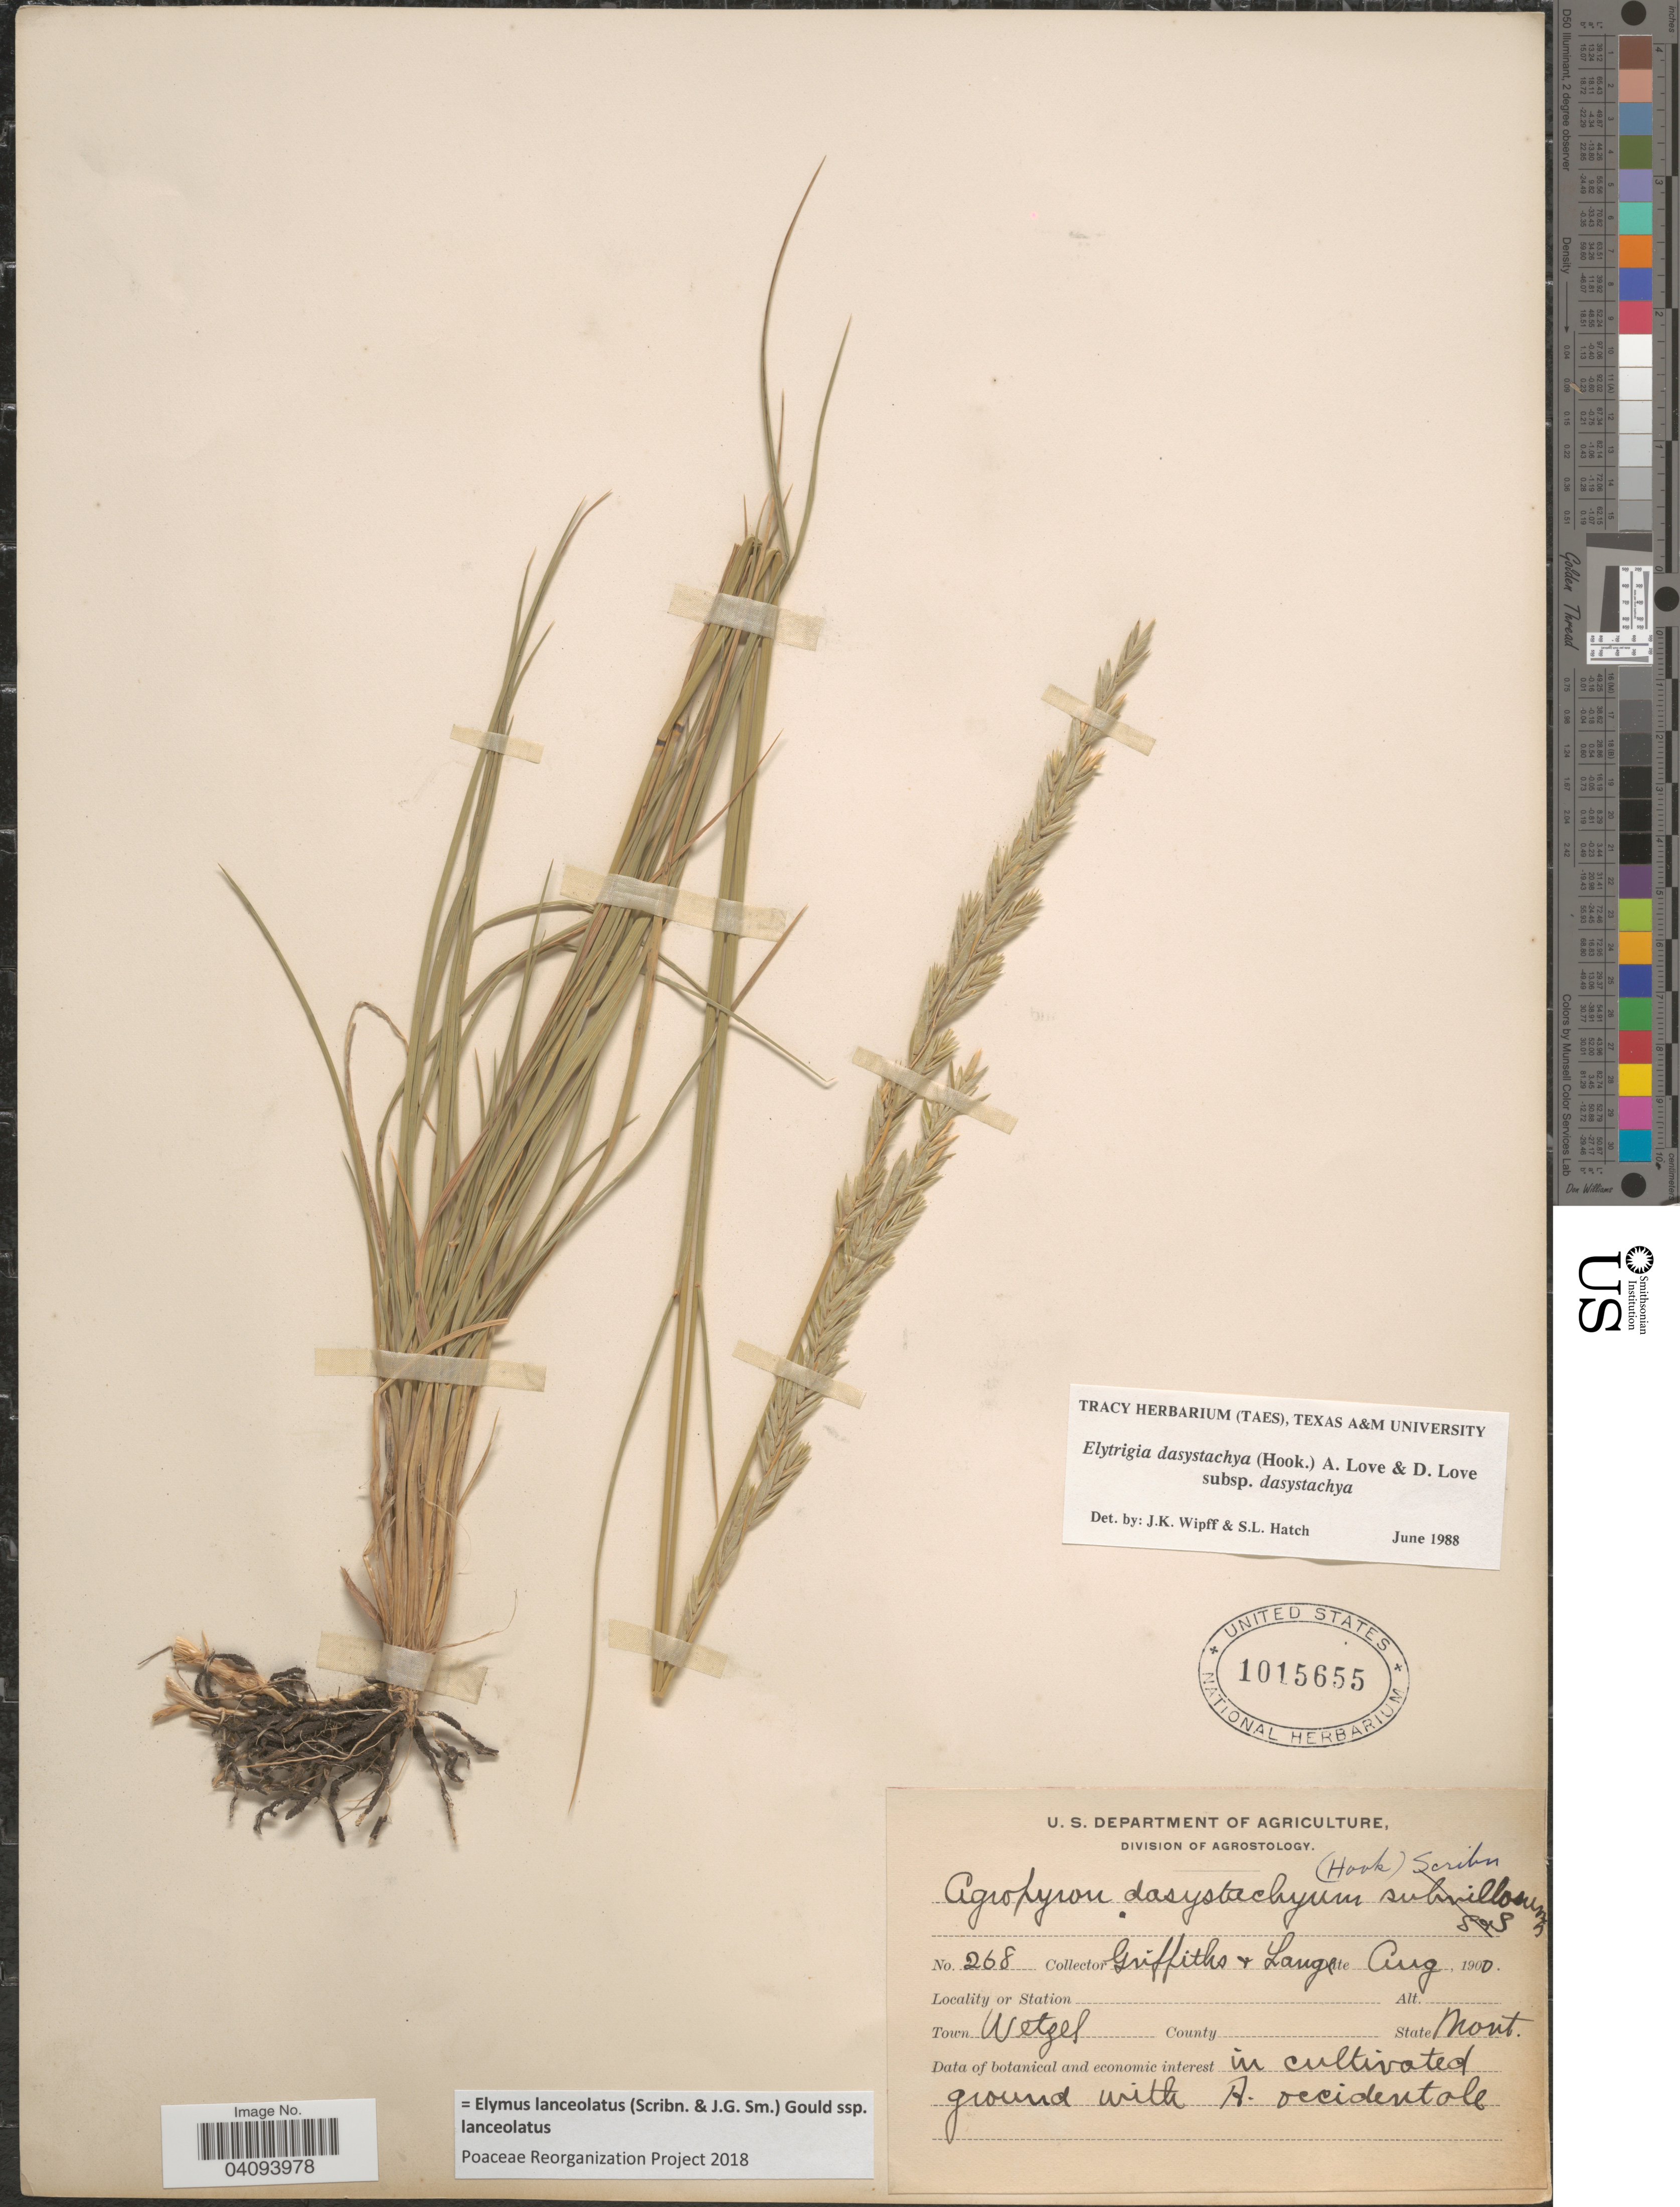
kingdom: Plantae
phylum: Tracheophyta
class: Liliopsida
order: Poales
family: Poaceae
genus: Elymus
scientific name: Elymus lanceolatus subsp. lanceolatus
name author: (Scribn. & J.G. Sm.) Gould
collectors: -- Griffiths & -- Lange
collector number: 268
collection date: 1900-08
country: United States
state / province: Montana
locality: Town Wetzel. In cultivated ground.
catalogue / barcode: US 1015655